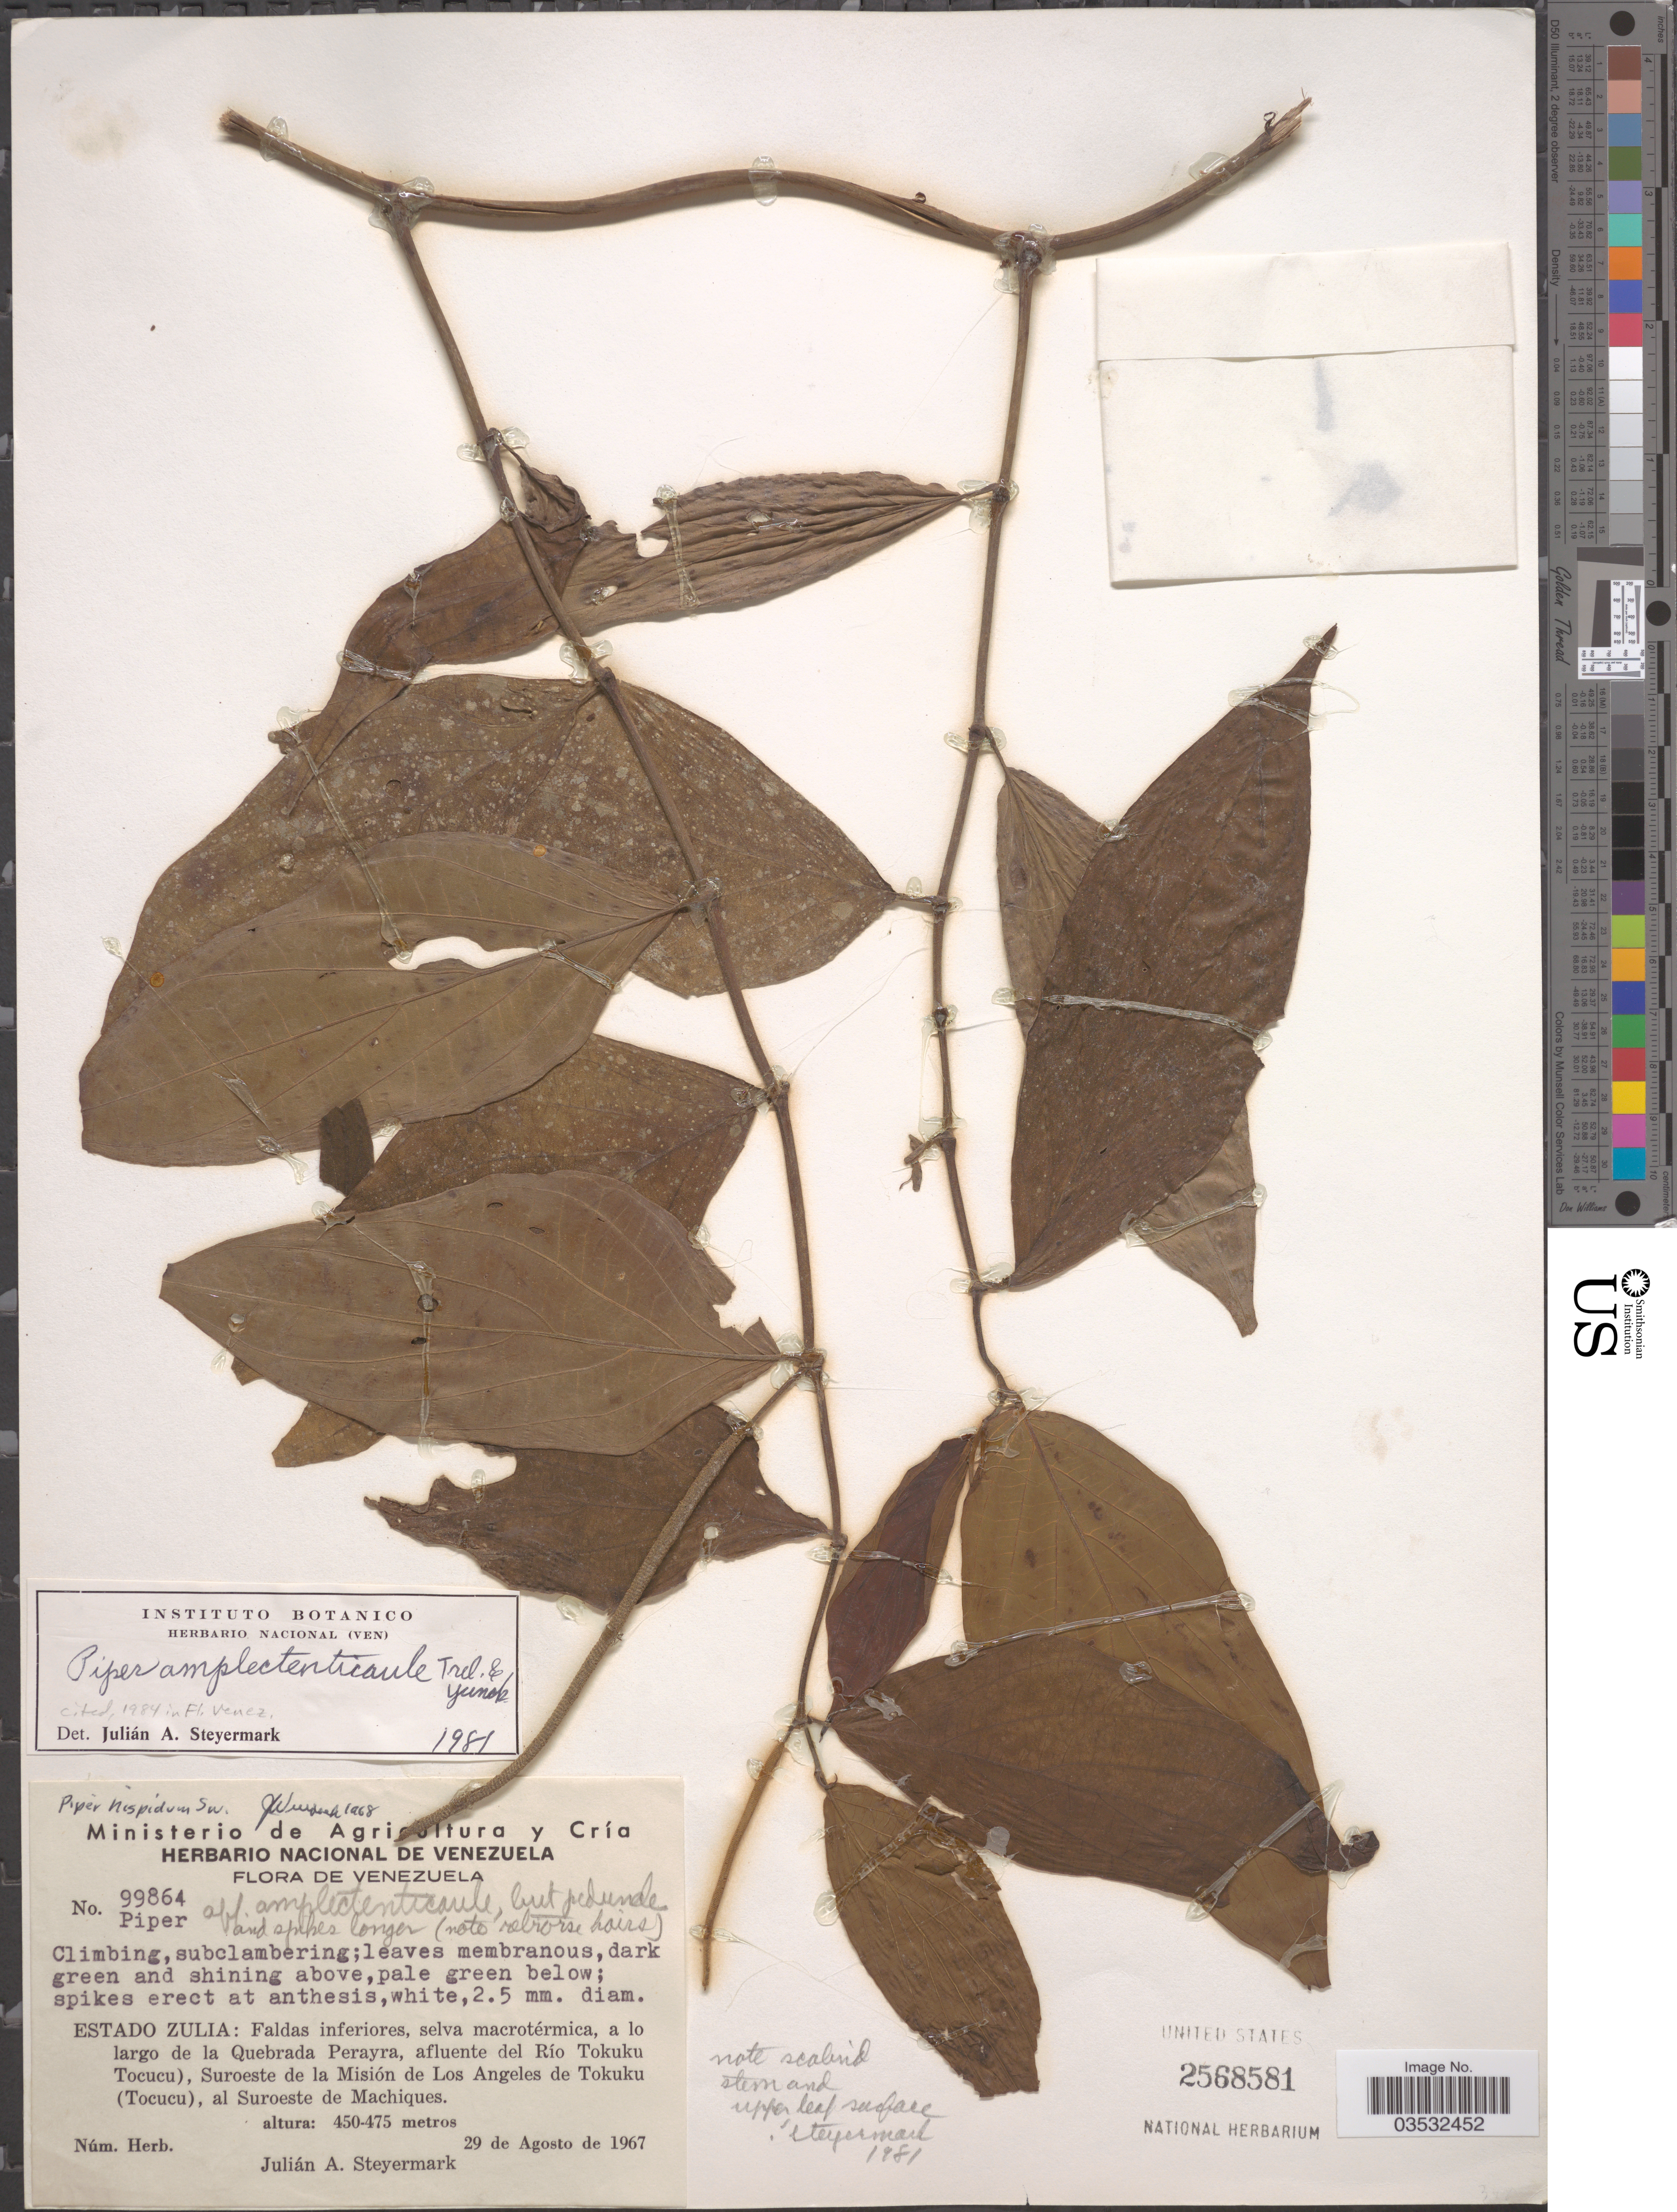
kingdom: Plantae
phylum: Tracheophyta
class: Magnoliopsida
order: Piperales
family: Piperaceae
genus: Piper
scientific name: Piper amplectenticaule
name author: Trel. & Yunck.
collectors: J. Steyermark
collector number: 99864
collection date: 1967-08-29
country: Venezuela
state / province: Zulia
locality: Faldas inferiores, a lo largo de la Quebrada Perayra, afluente del Río Tokuku Tocucu), Suroeste de la Misión de Los Angeles de Tokuku (Tocucu), al Suroeste de Machiques.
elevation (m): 450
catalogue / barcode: US 2568581